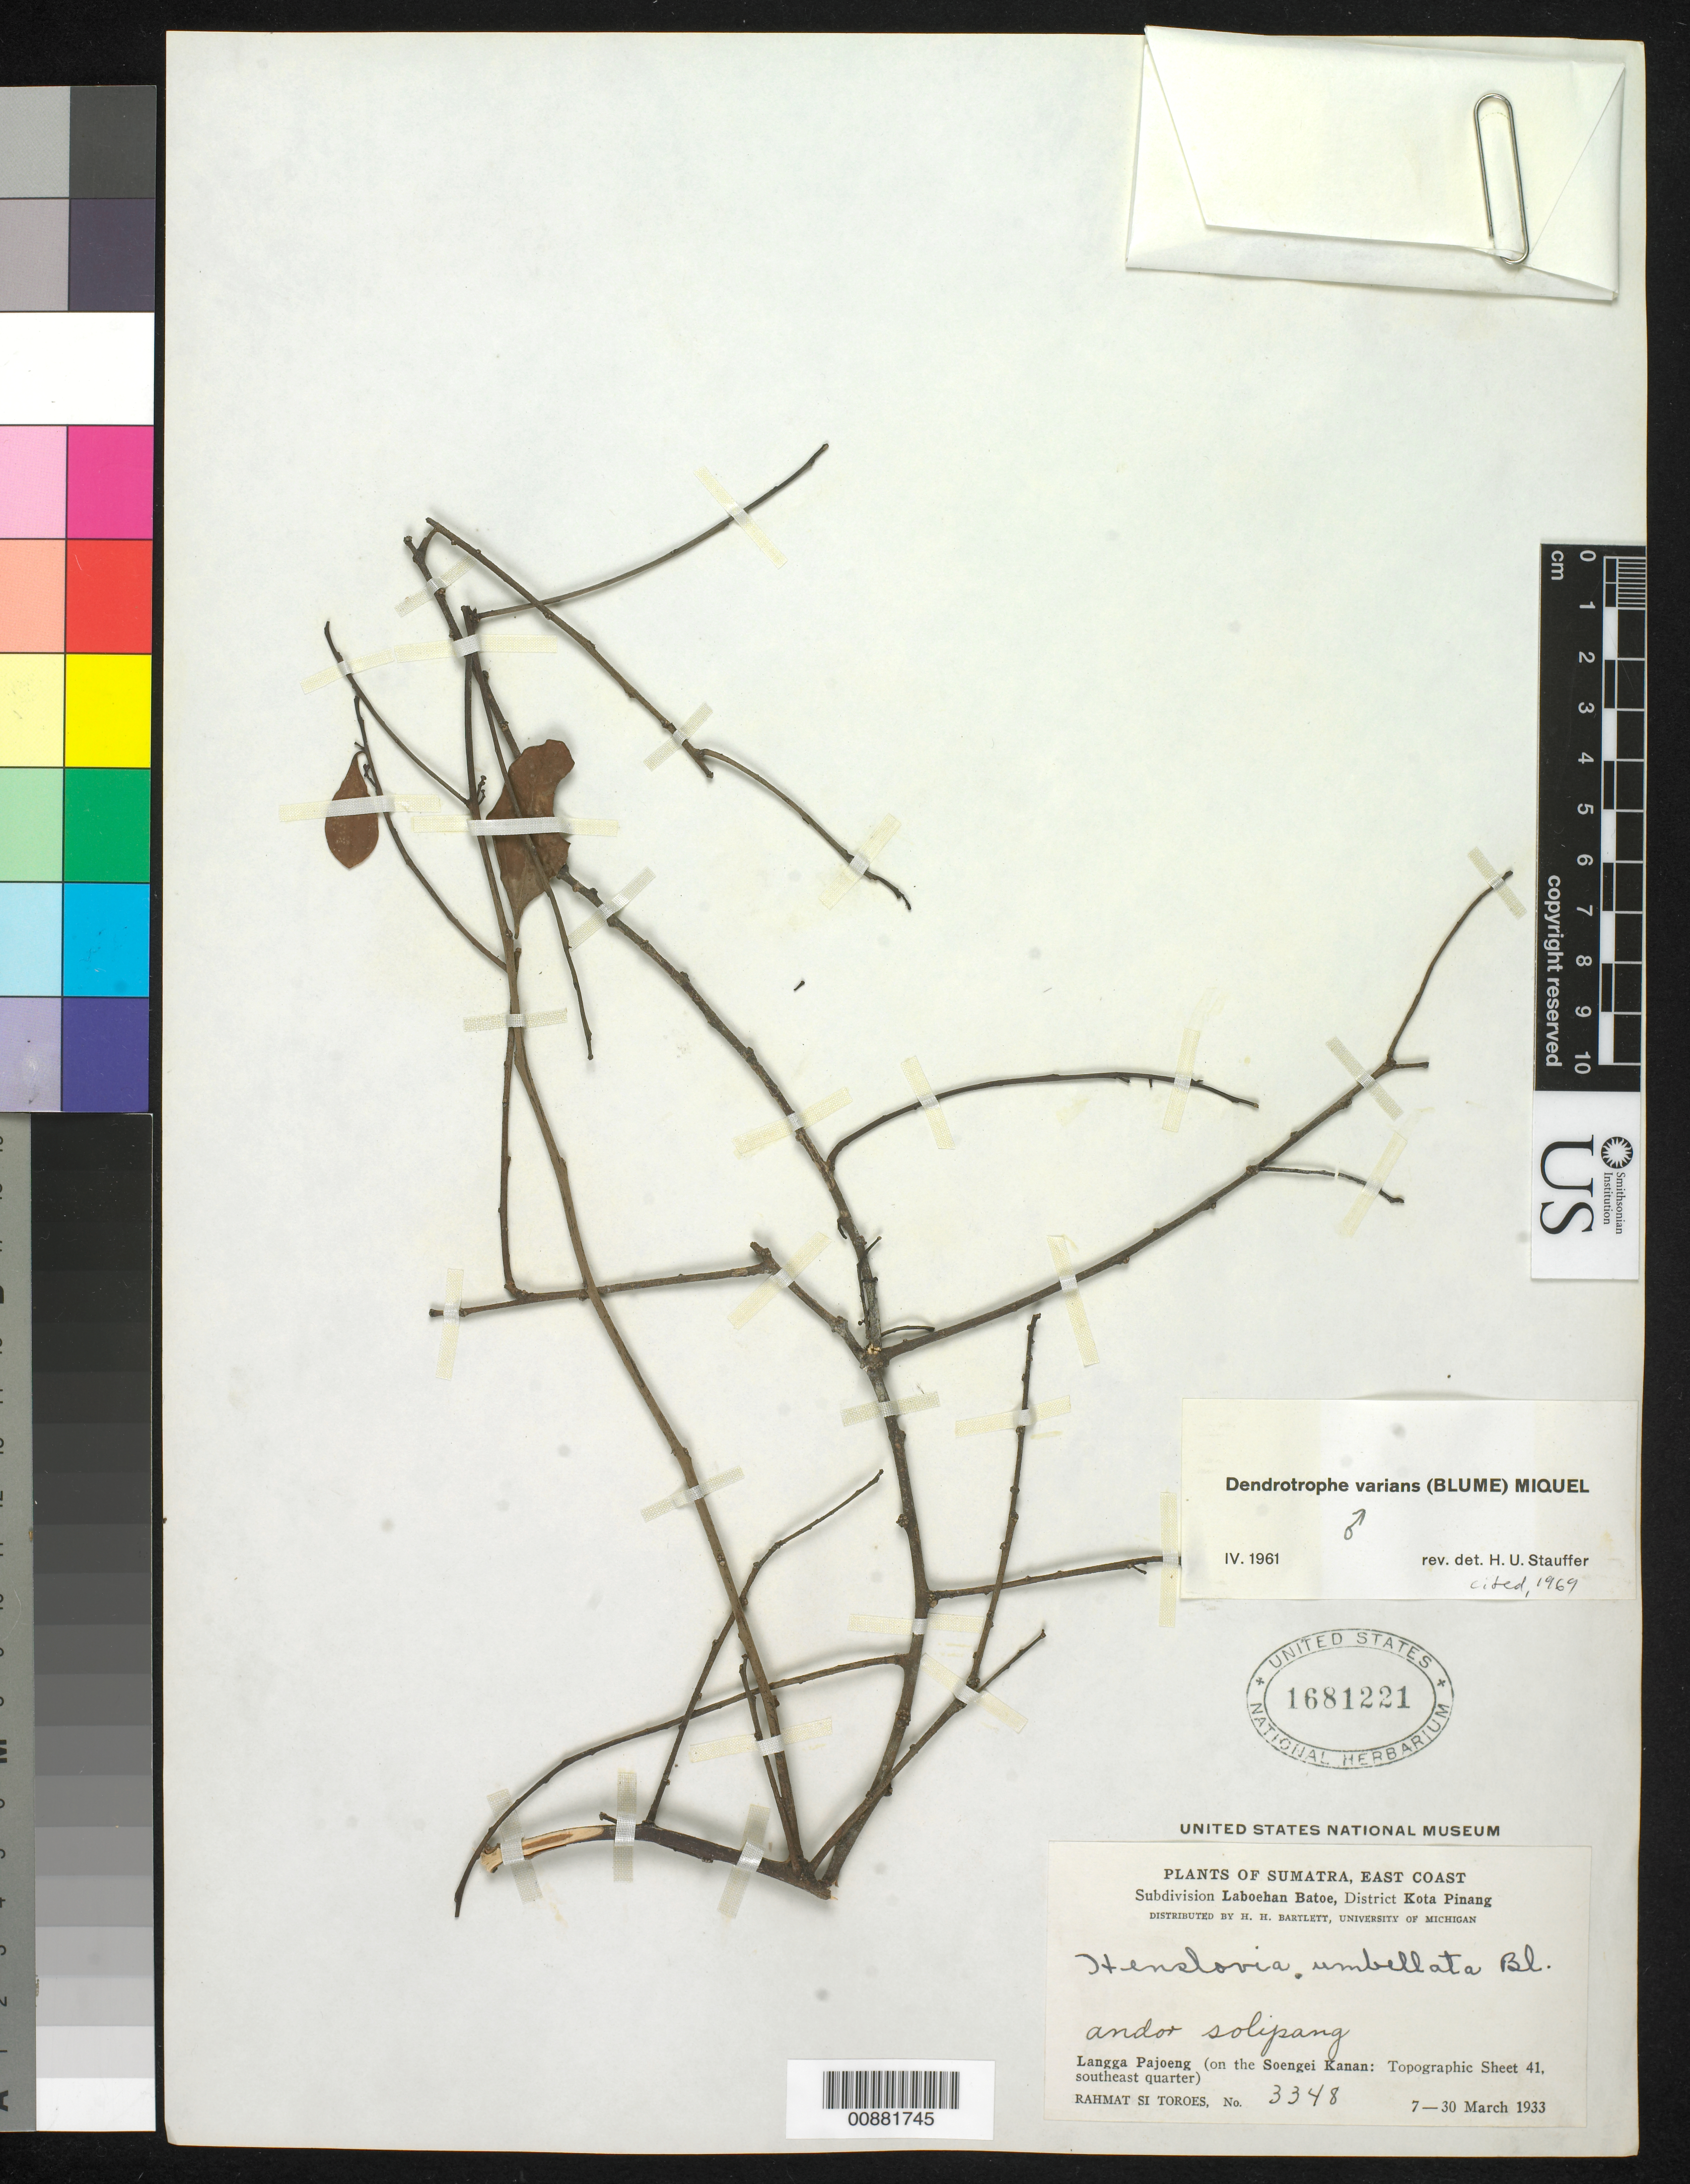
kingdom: Plantae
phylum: Tracheophyta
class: Magnoliopsida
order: Santalales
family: Amphorogynaceae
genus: Dendrotrophe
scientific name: Dendrotrophe varians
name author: (Blume) Miq.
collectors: Rahmat Si Boeea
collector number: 3348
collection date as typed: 07 Mar 1933 to 30 Mar 1933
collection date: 1933-03-07/1933-03-30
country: Indonesia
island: Sumatra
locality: E Coast, Langga Pajoeng (on the Soengei Kanan)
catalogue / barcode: US 1681221